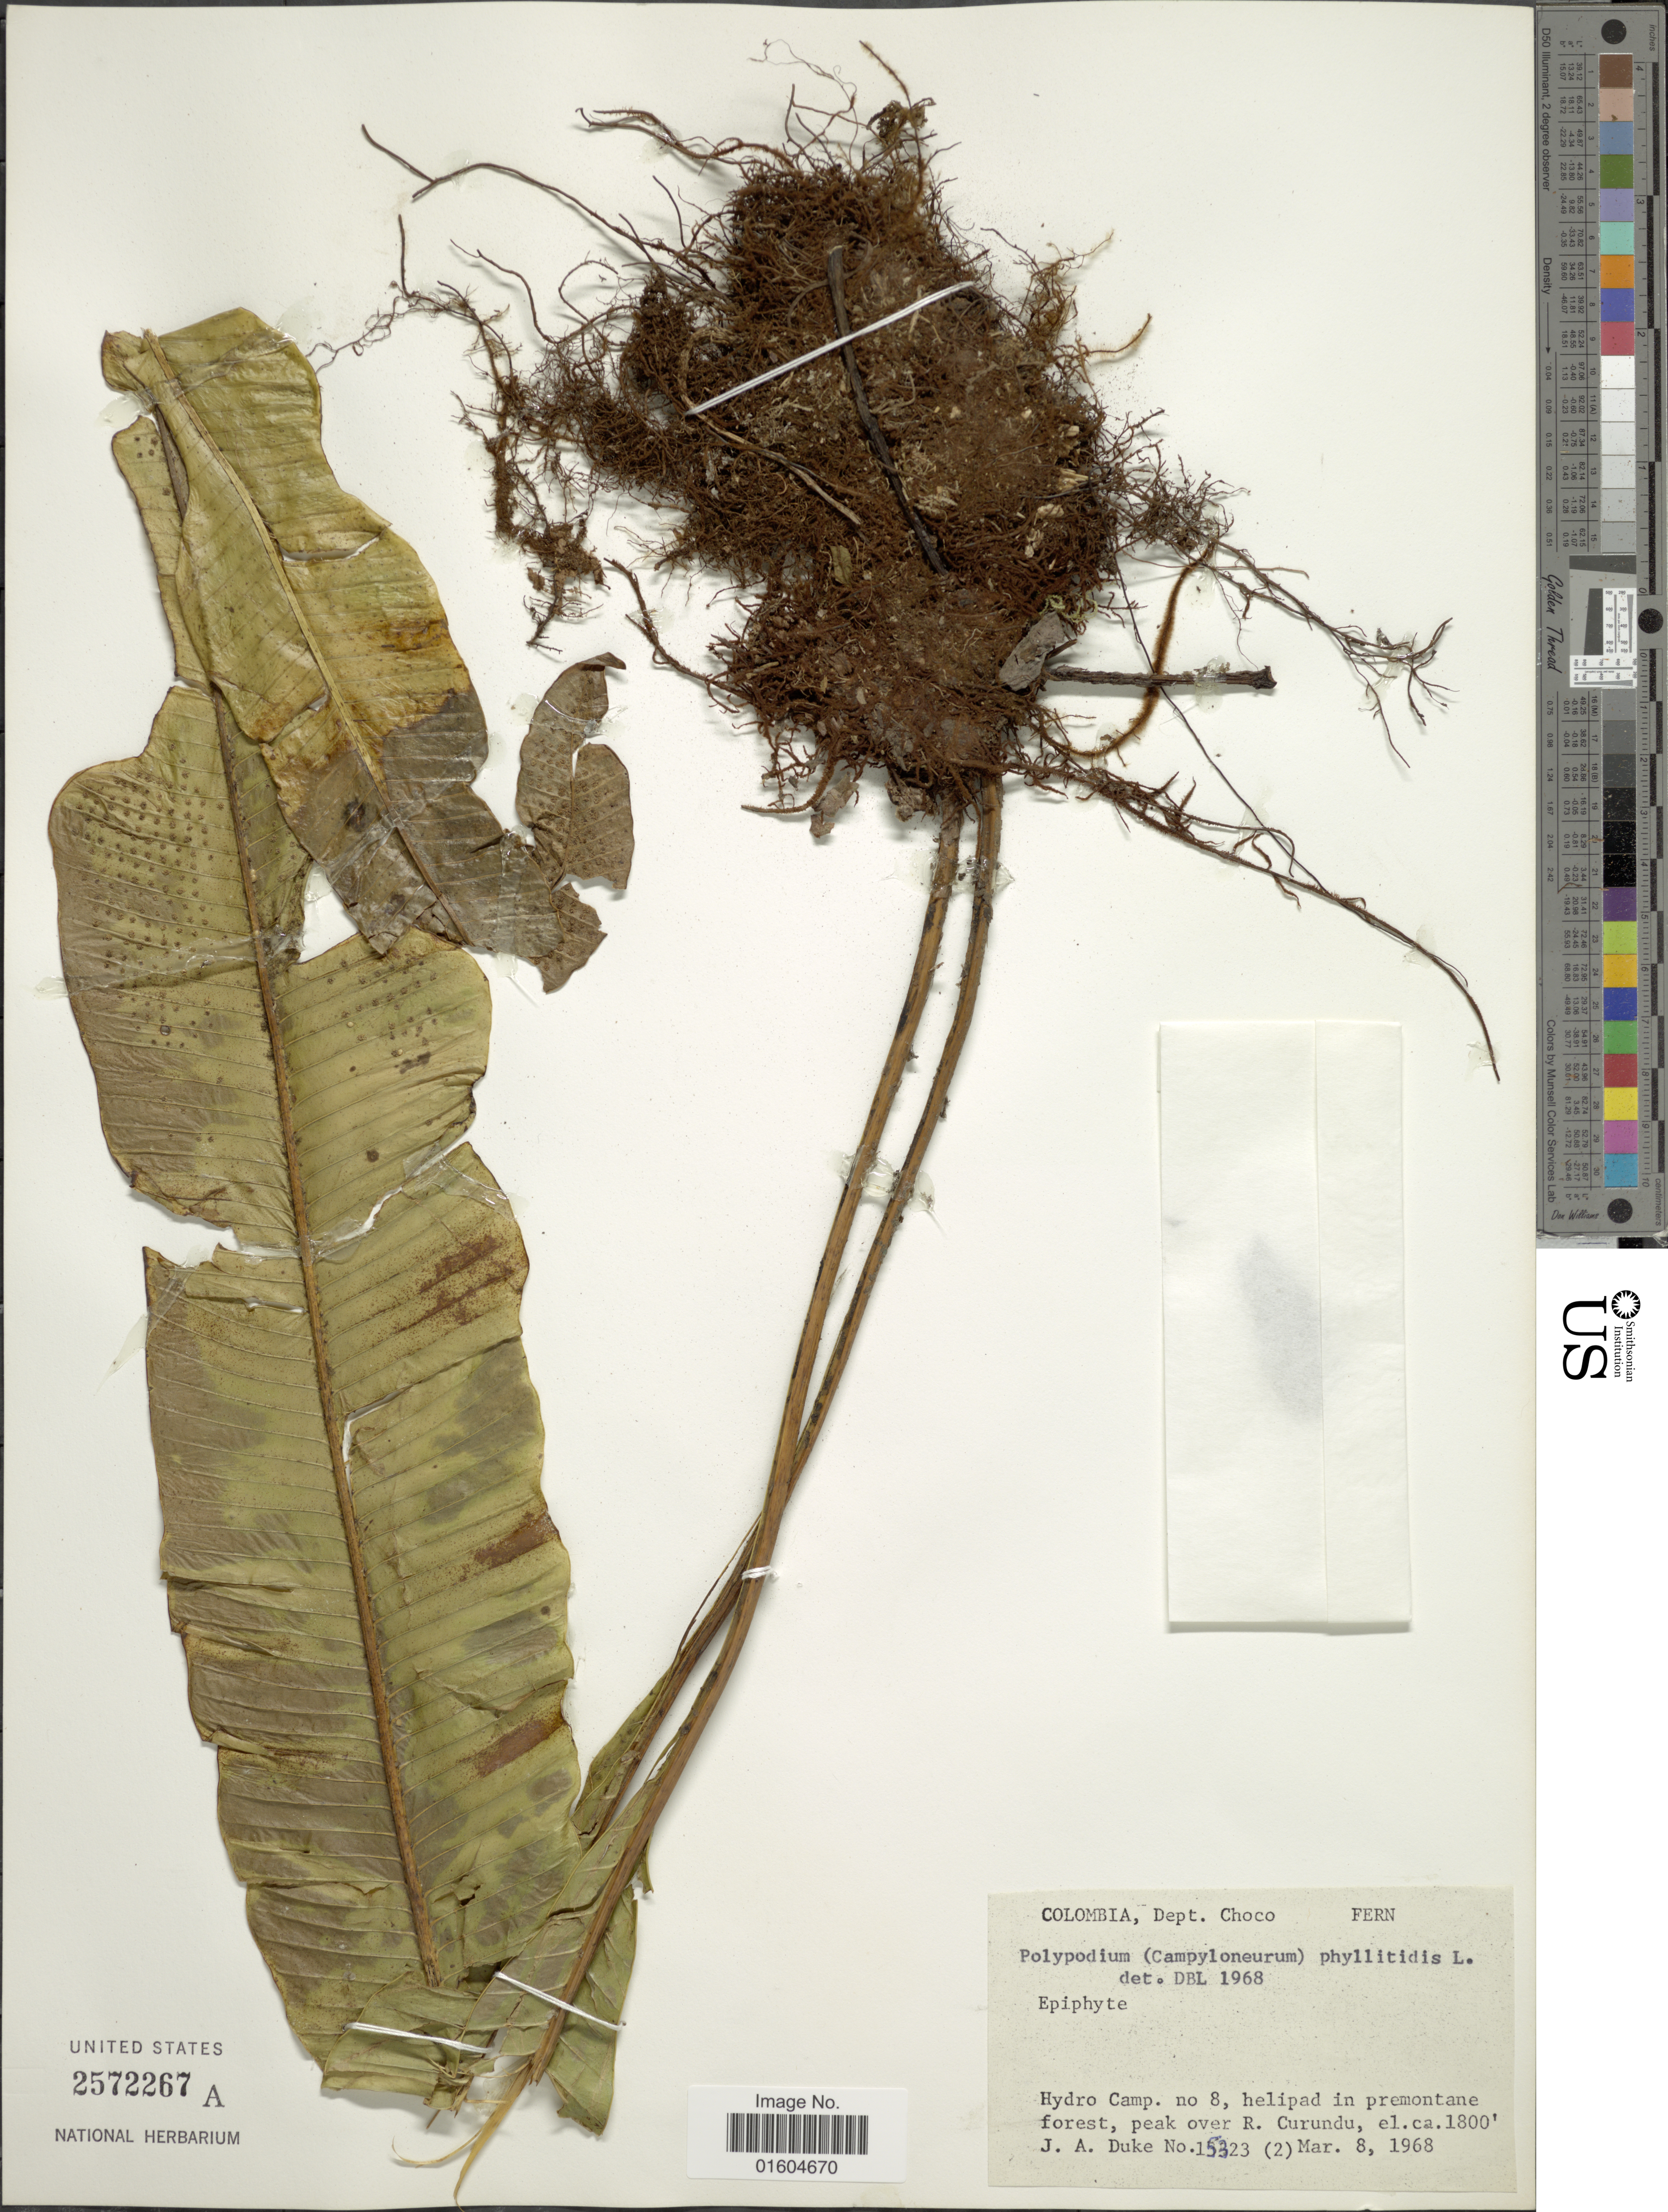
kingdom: Plantae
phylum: Tracheophyta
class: Polypodiopsida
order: Polypodiales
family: Polypodiaceae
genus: Campyloneurum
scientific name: Campyloneurum phyllitidis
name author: (L.) C. Presl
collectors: J. A. Duke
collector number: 15323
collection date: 1968-03-08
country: Colombia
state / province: Chocó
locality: Colombia, Dept. Choco. Hydro Camp. no. 8, helipad in premontane forest, peak over R. Curundu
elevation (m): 1800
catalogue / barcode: US 2572267A